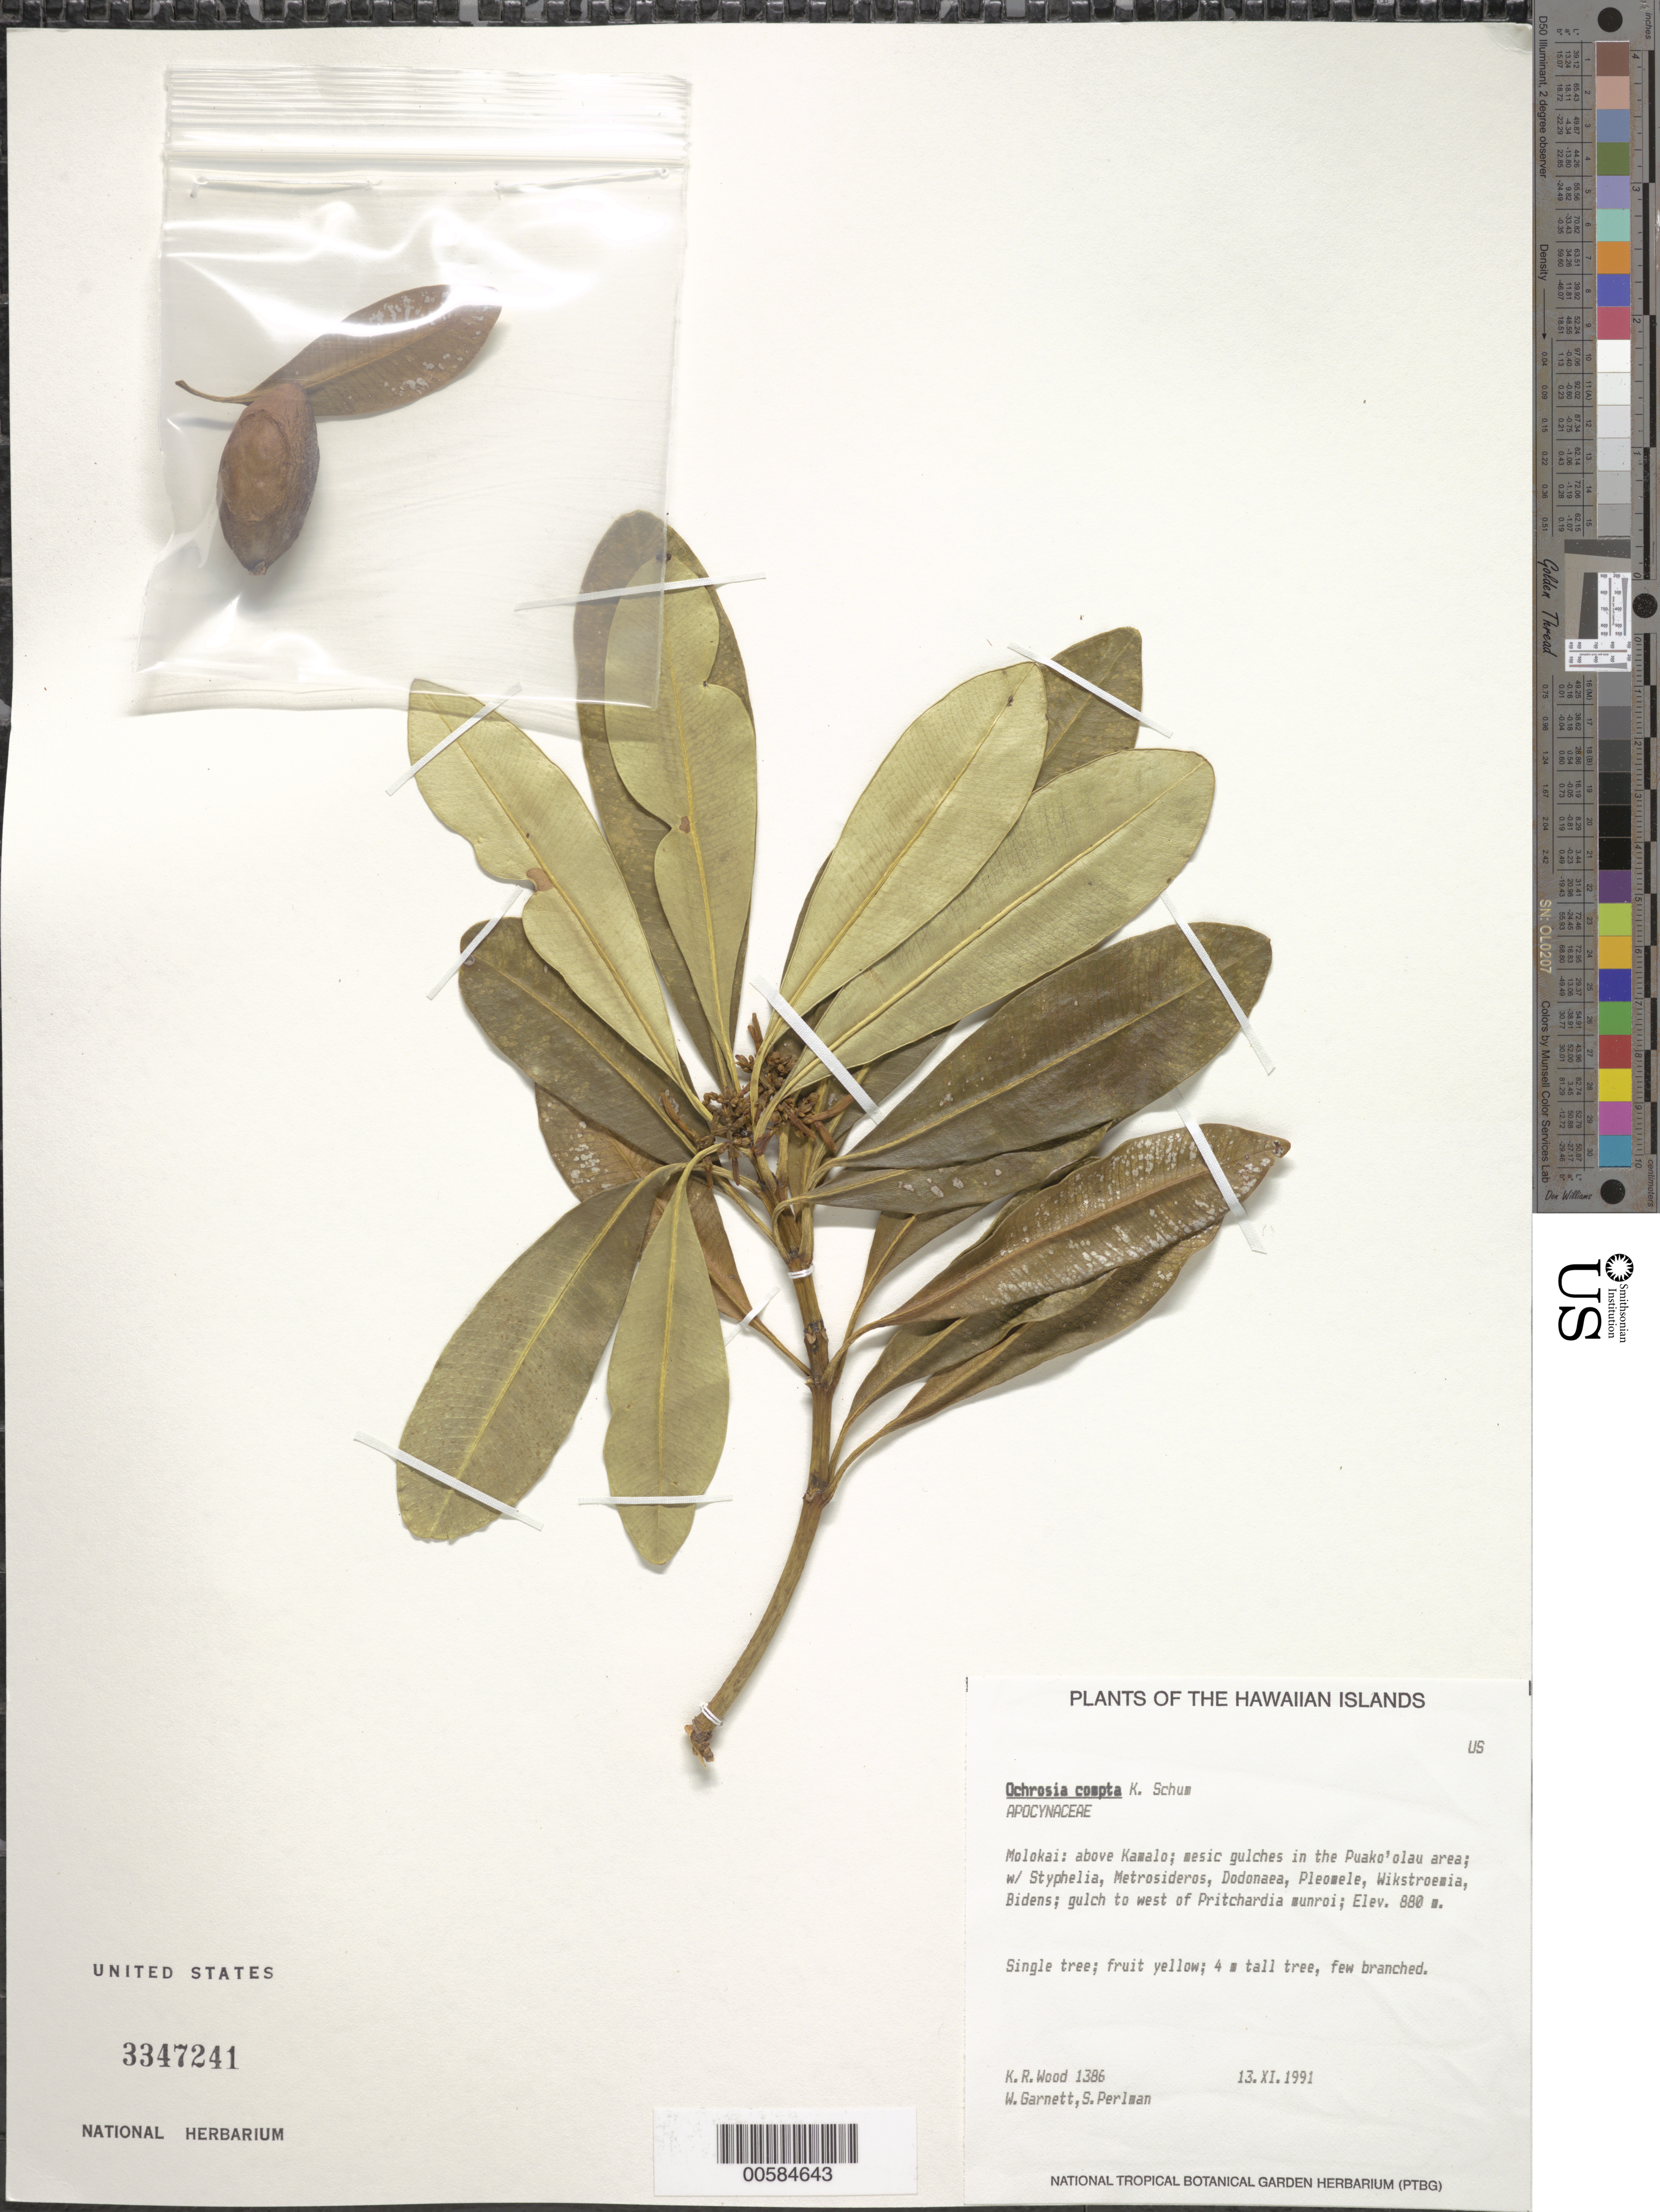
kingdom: Plantae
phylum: Tracheophyta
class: Magnoliopsida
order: Gentianales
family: Apocynaceae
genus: Ochrosia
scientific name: Ochrosia compta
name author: K. Schum.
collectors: K. R. Wood, W. Garnett & S. P. Perlman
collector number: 1386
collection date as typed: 13 Nov 1991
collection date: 1991-11-13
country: United States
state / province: Hawaii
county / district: Maui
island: Moloka'i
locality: Above Kamalo; Puako'olau area.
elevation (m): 880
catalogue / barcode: US 3347241